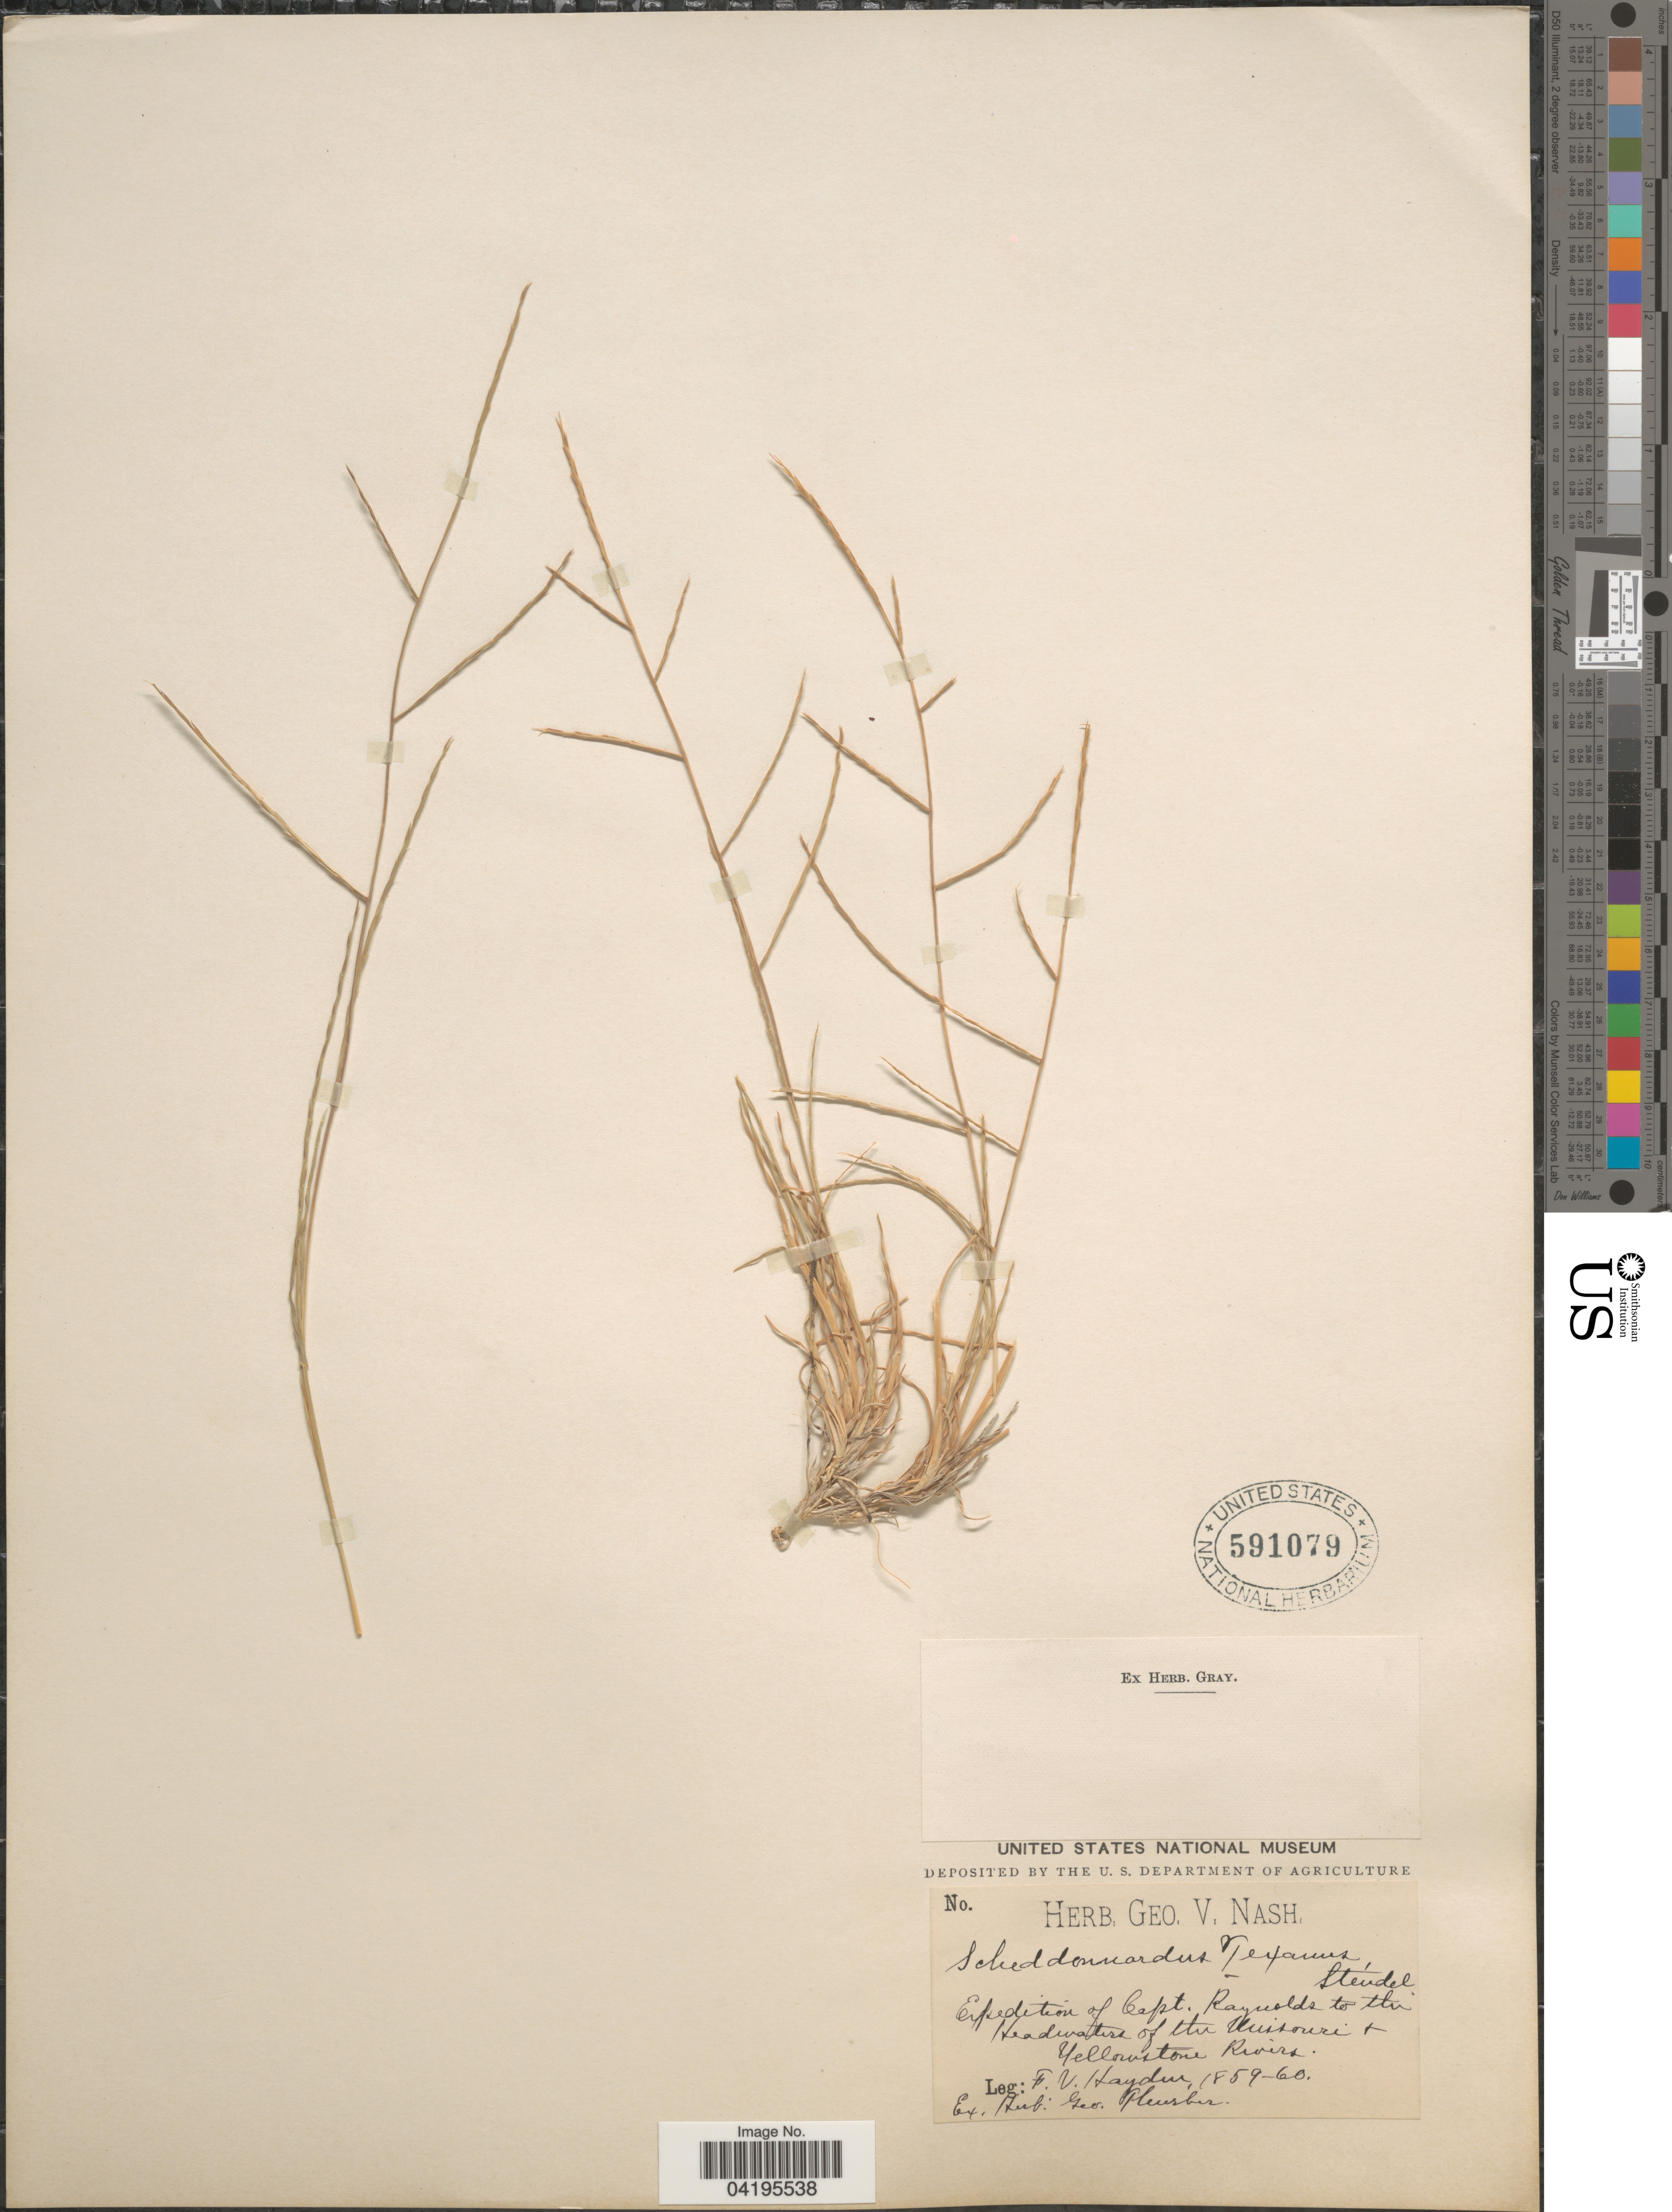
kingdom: Plantae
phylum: Tracheophyta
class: Liliopsida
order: Poales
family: Poaceae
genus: Muhlenbergia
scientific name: Muhlenbergia paniculata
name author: (Nutt.) Columbus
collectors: F. Hayden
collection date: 1859/1860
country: United States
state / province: Missouri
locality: Expedition of Capt. Raynolds to the Headwaters of the Missouri & Yellowstone Rivers.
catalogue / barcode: US 591079